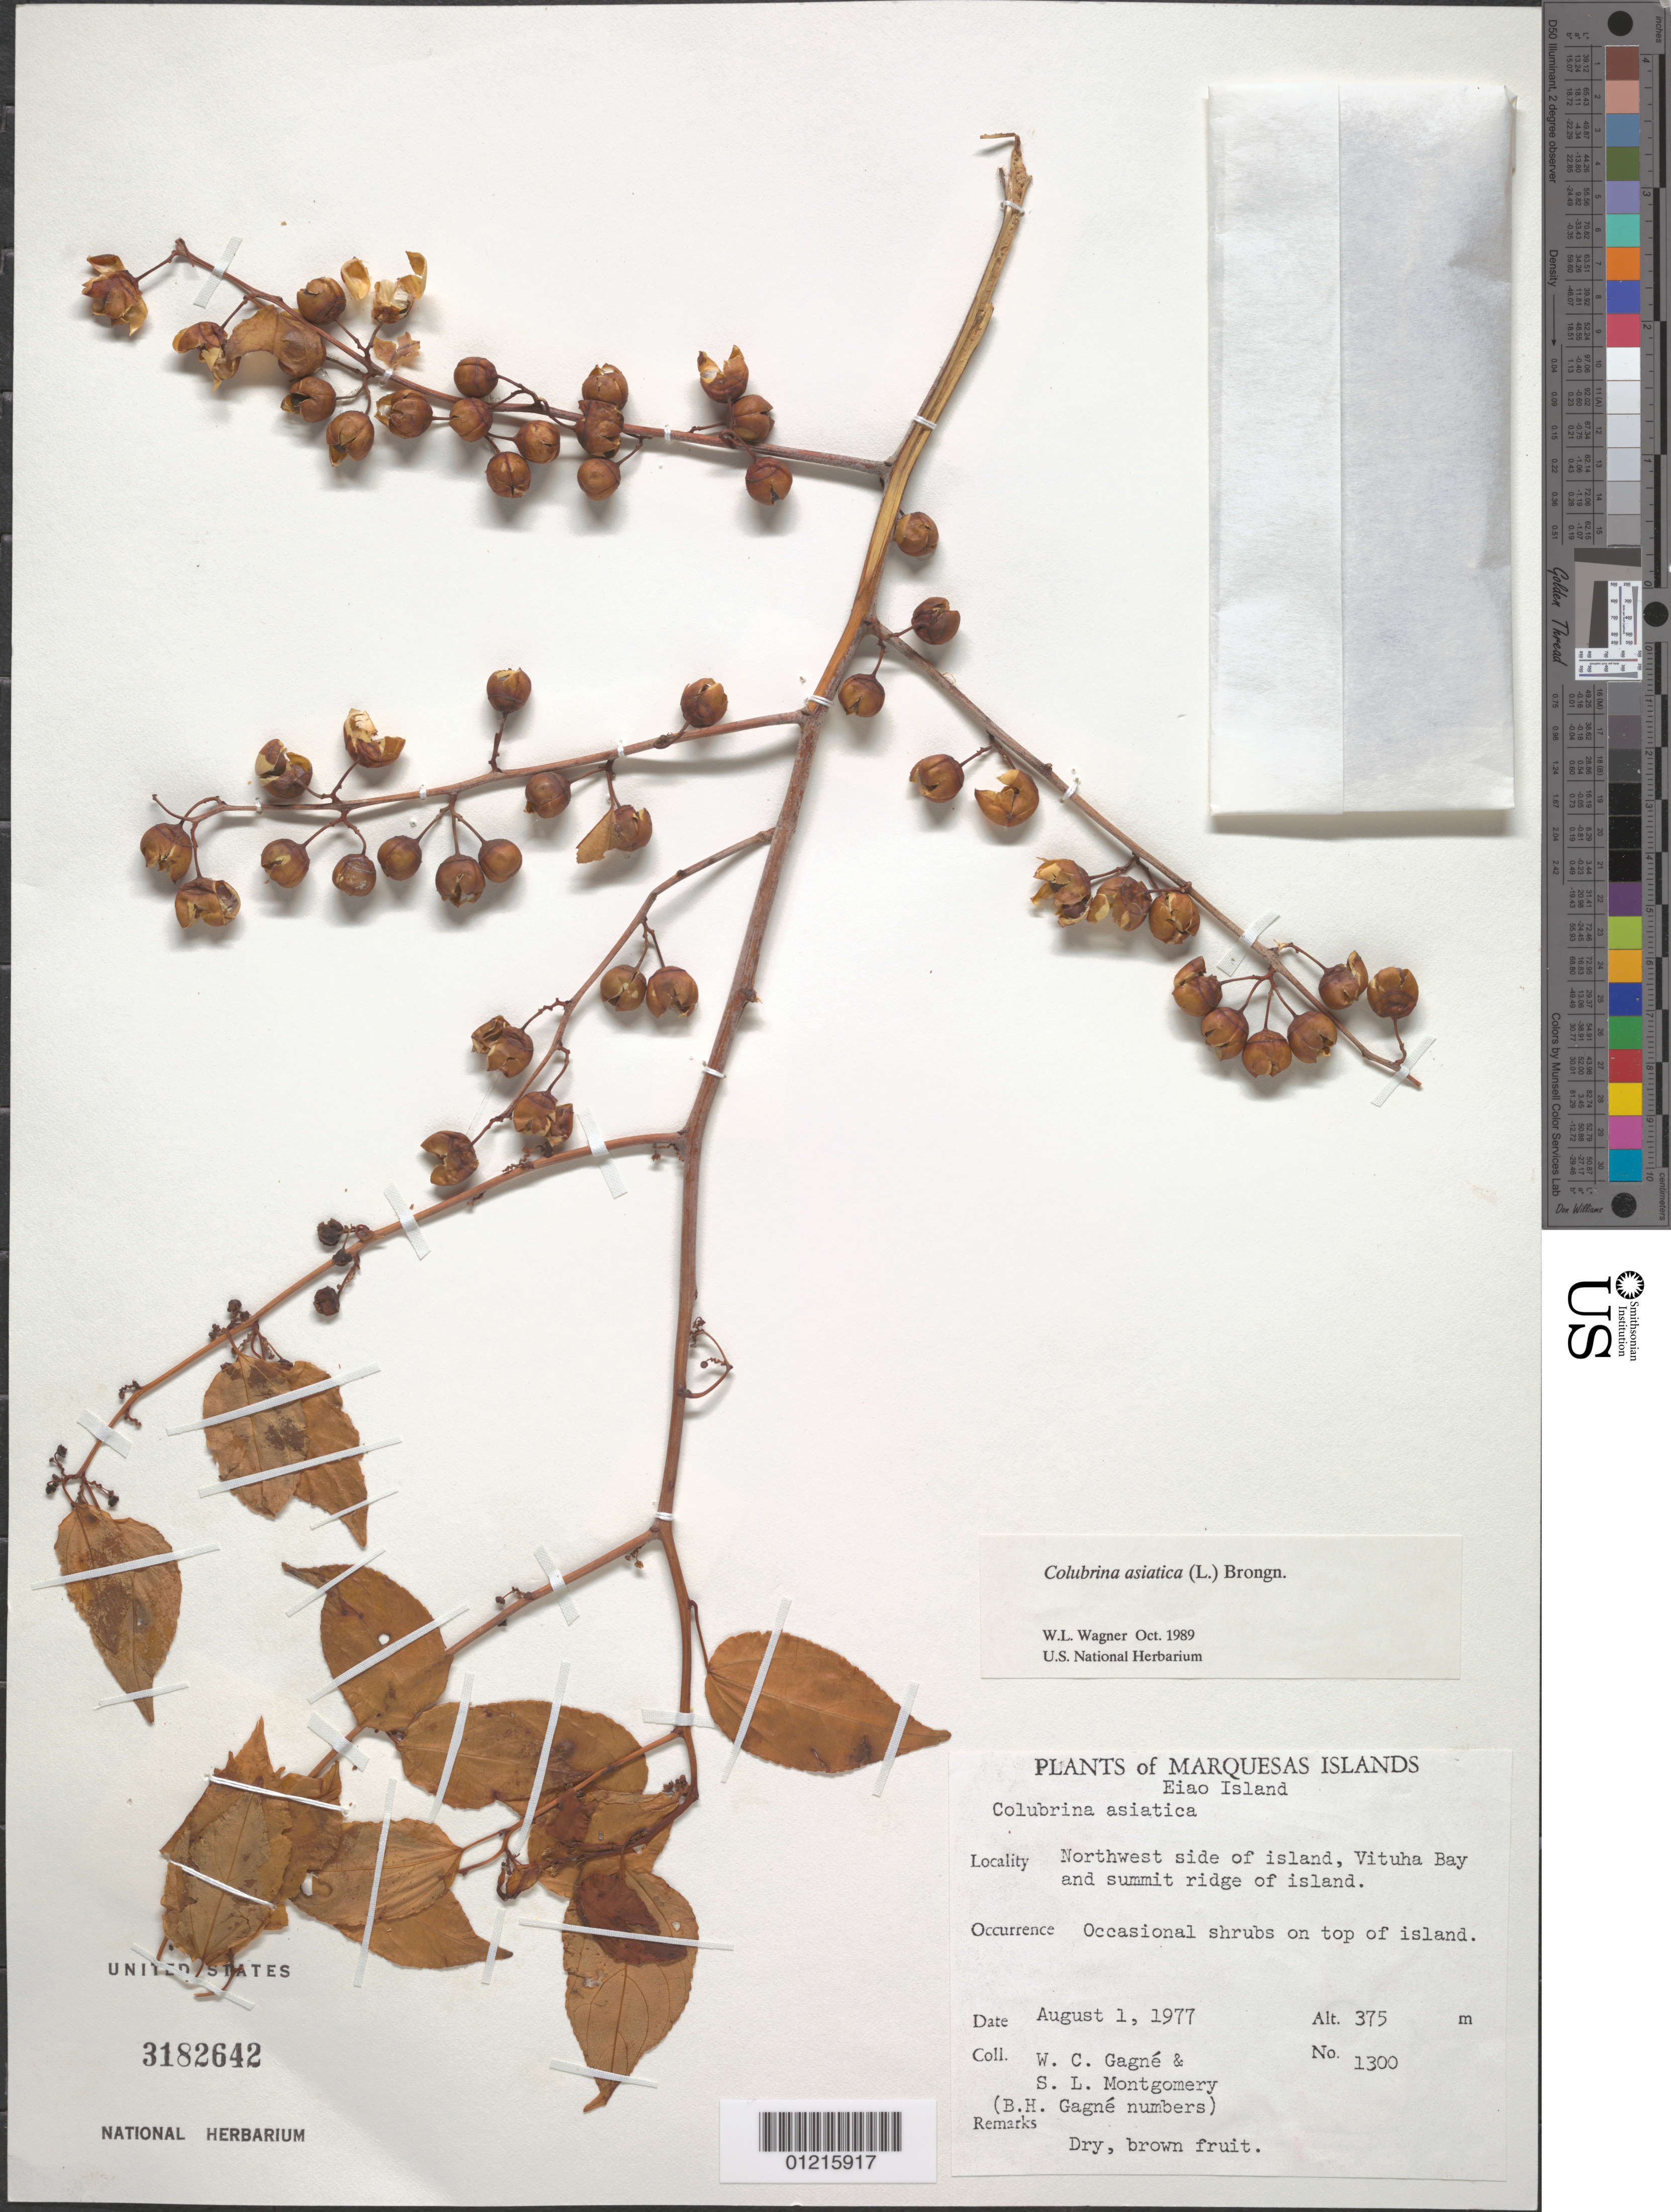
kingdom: Plantae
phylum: Tracheophyta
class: Magnoliopsida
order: Rosales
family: Rhamnaceae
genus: Colubrina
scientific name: Colubrina asiatica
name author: (L.) Brongn.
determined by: Wagner, W. L., (BOT), Smithsonian Institution - National Museum of Natural History (UNITED STATES)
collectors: B. H. Gagné & S. Montgomery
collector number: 1300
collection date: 1977-08-01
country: French Polynesia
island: Eiao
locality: NW side of island, Vaituha Bay and summit ridge of island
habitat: On top of island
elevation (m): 375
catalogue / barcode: US 3182642